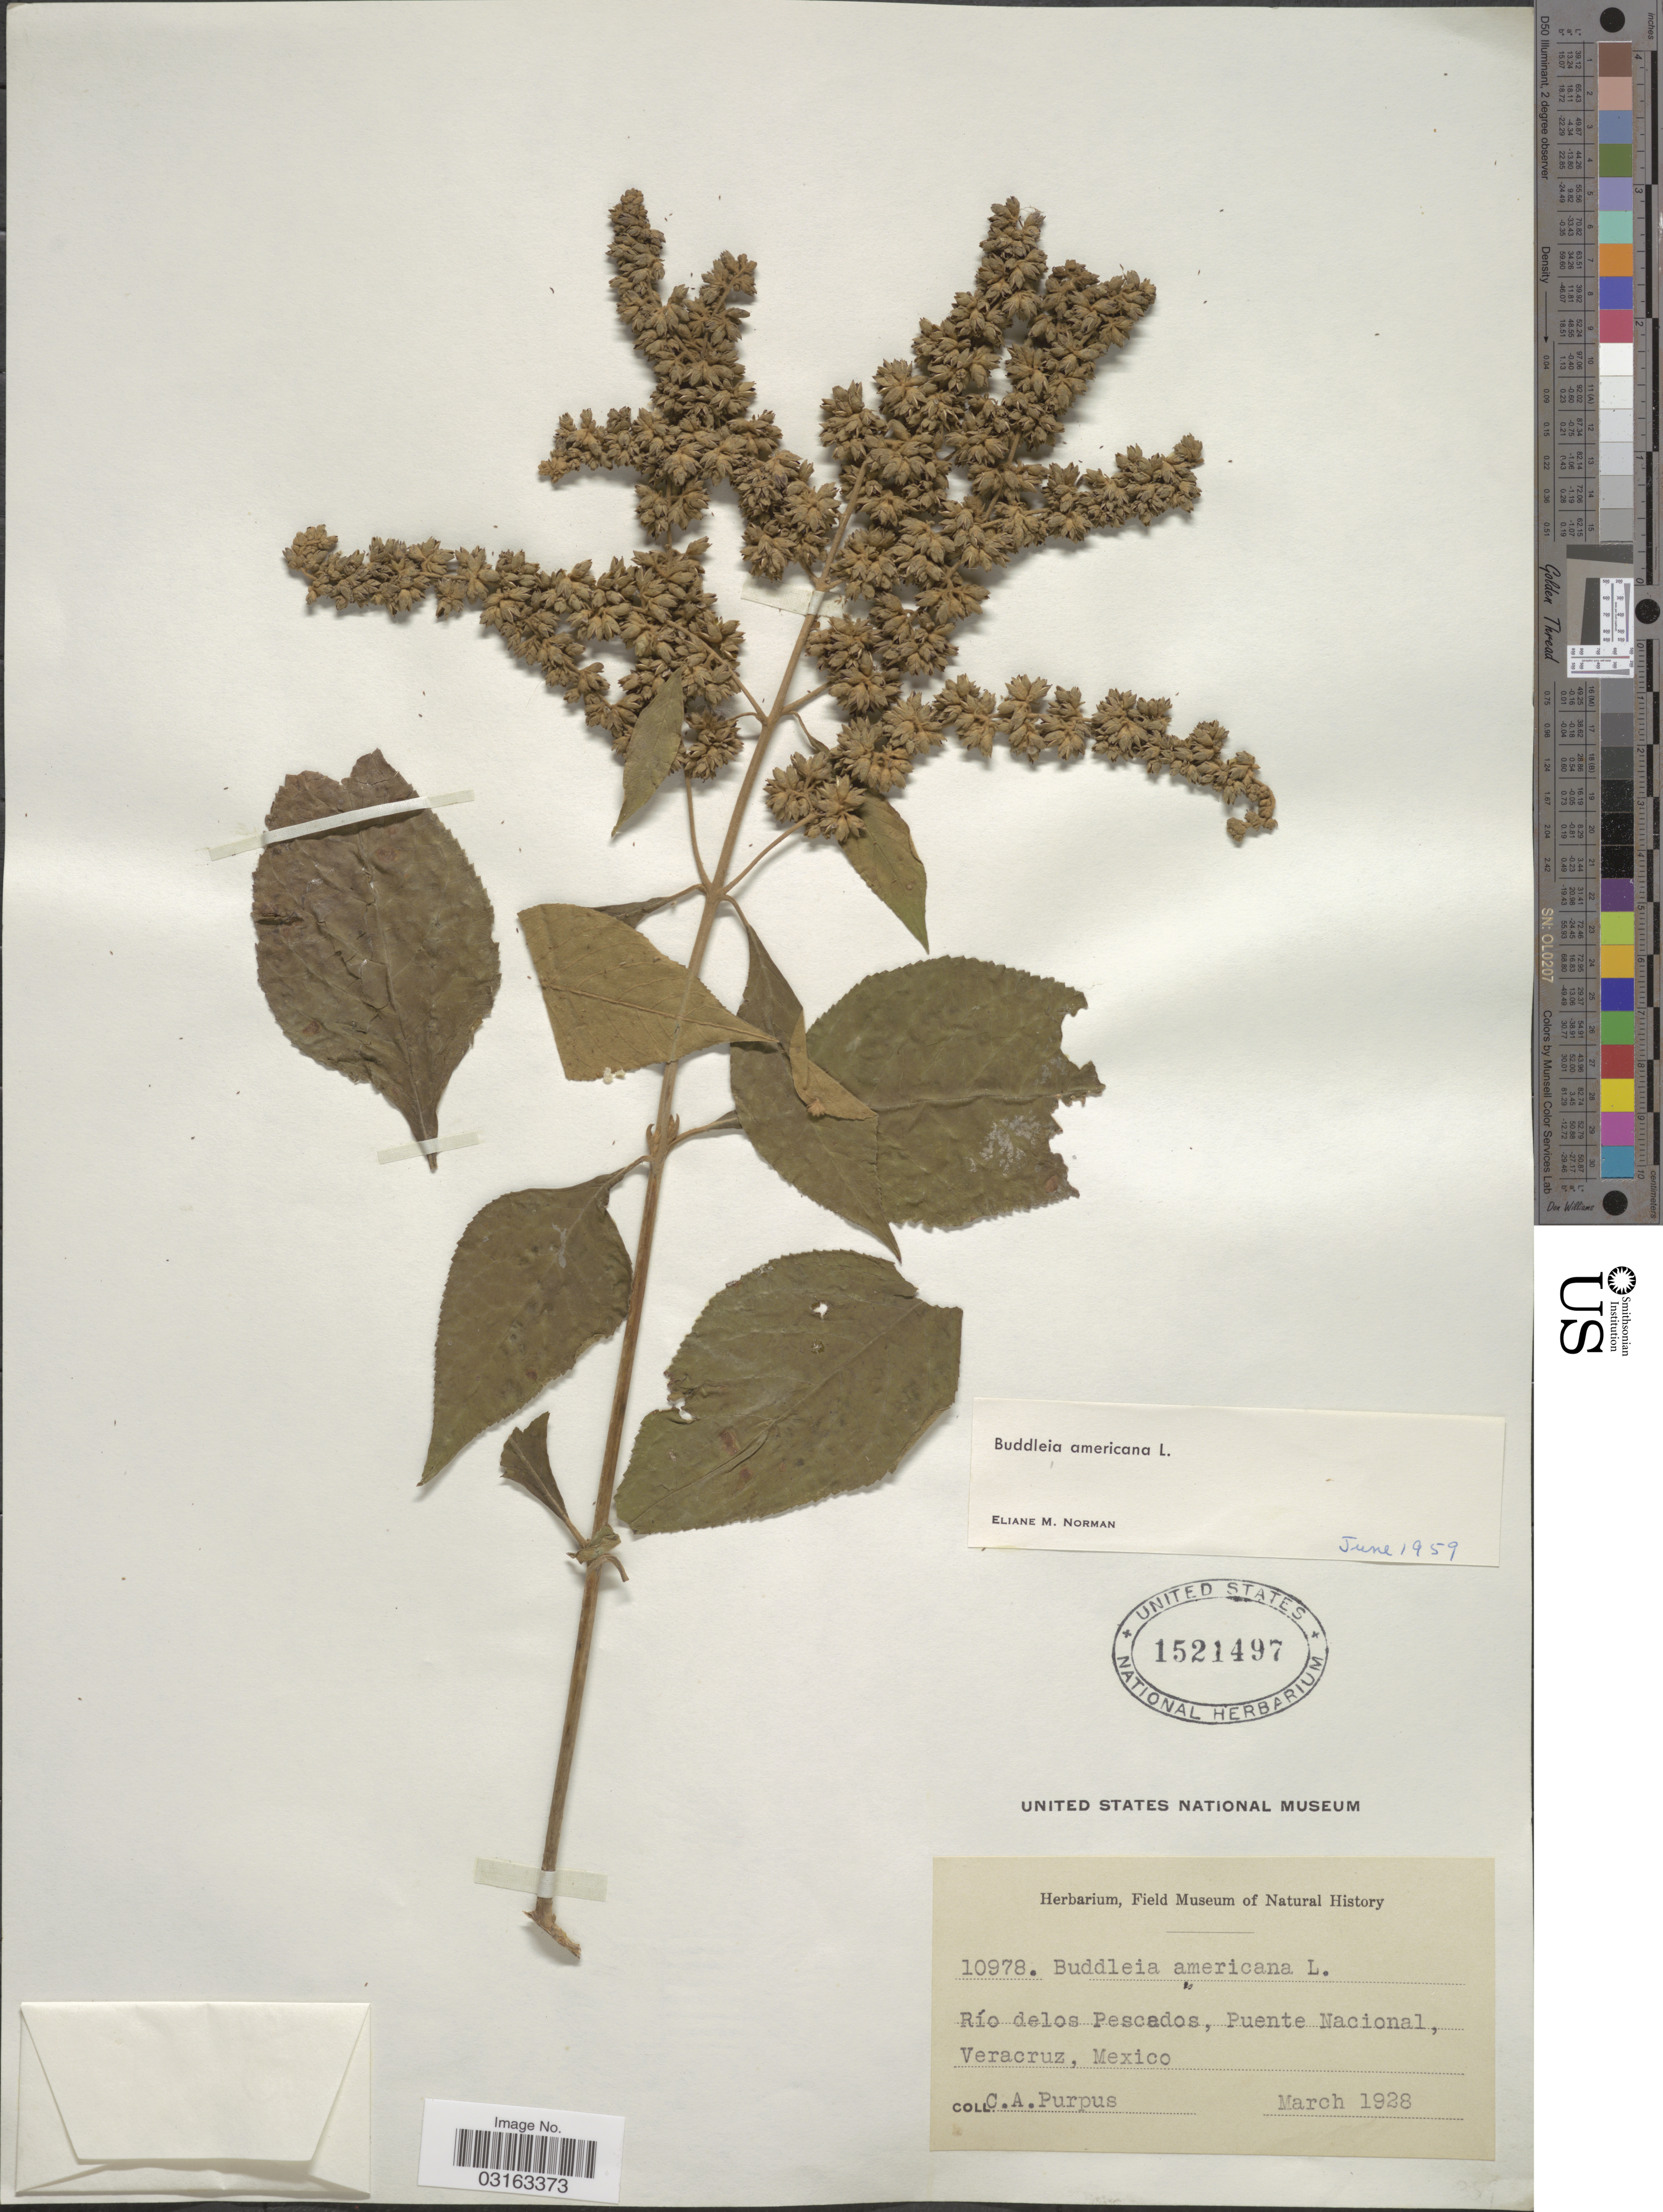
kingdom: Plantae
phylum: Tracheophyta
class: Magnoliopsida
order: Lamiales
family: Scrophulariaceae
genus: Buddleja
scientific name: Buddleja americana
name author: L.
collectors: C. A. Purpus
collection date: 1928-03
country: Mexico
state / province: Veracruz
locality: Río delos Pescados, Puente Nacional, Veracruz.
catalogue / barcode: US 1521497